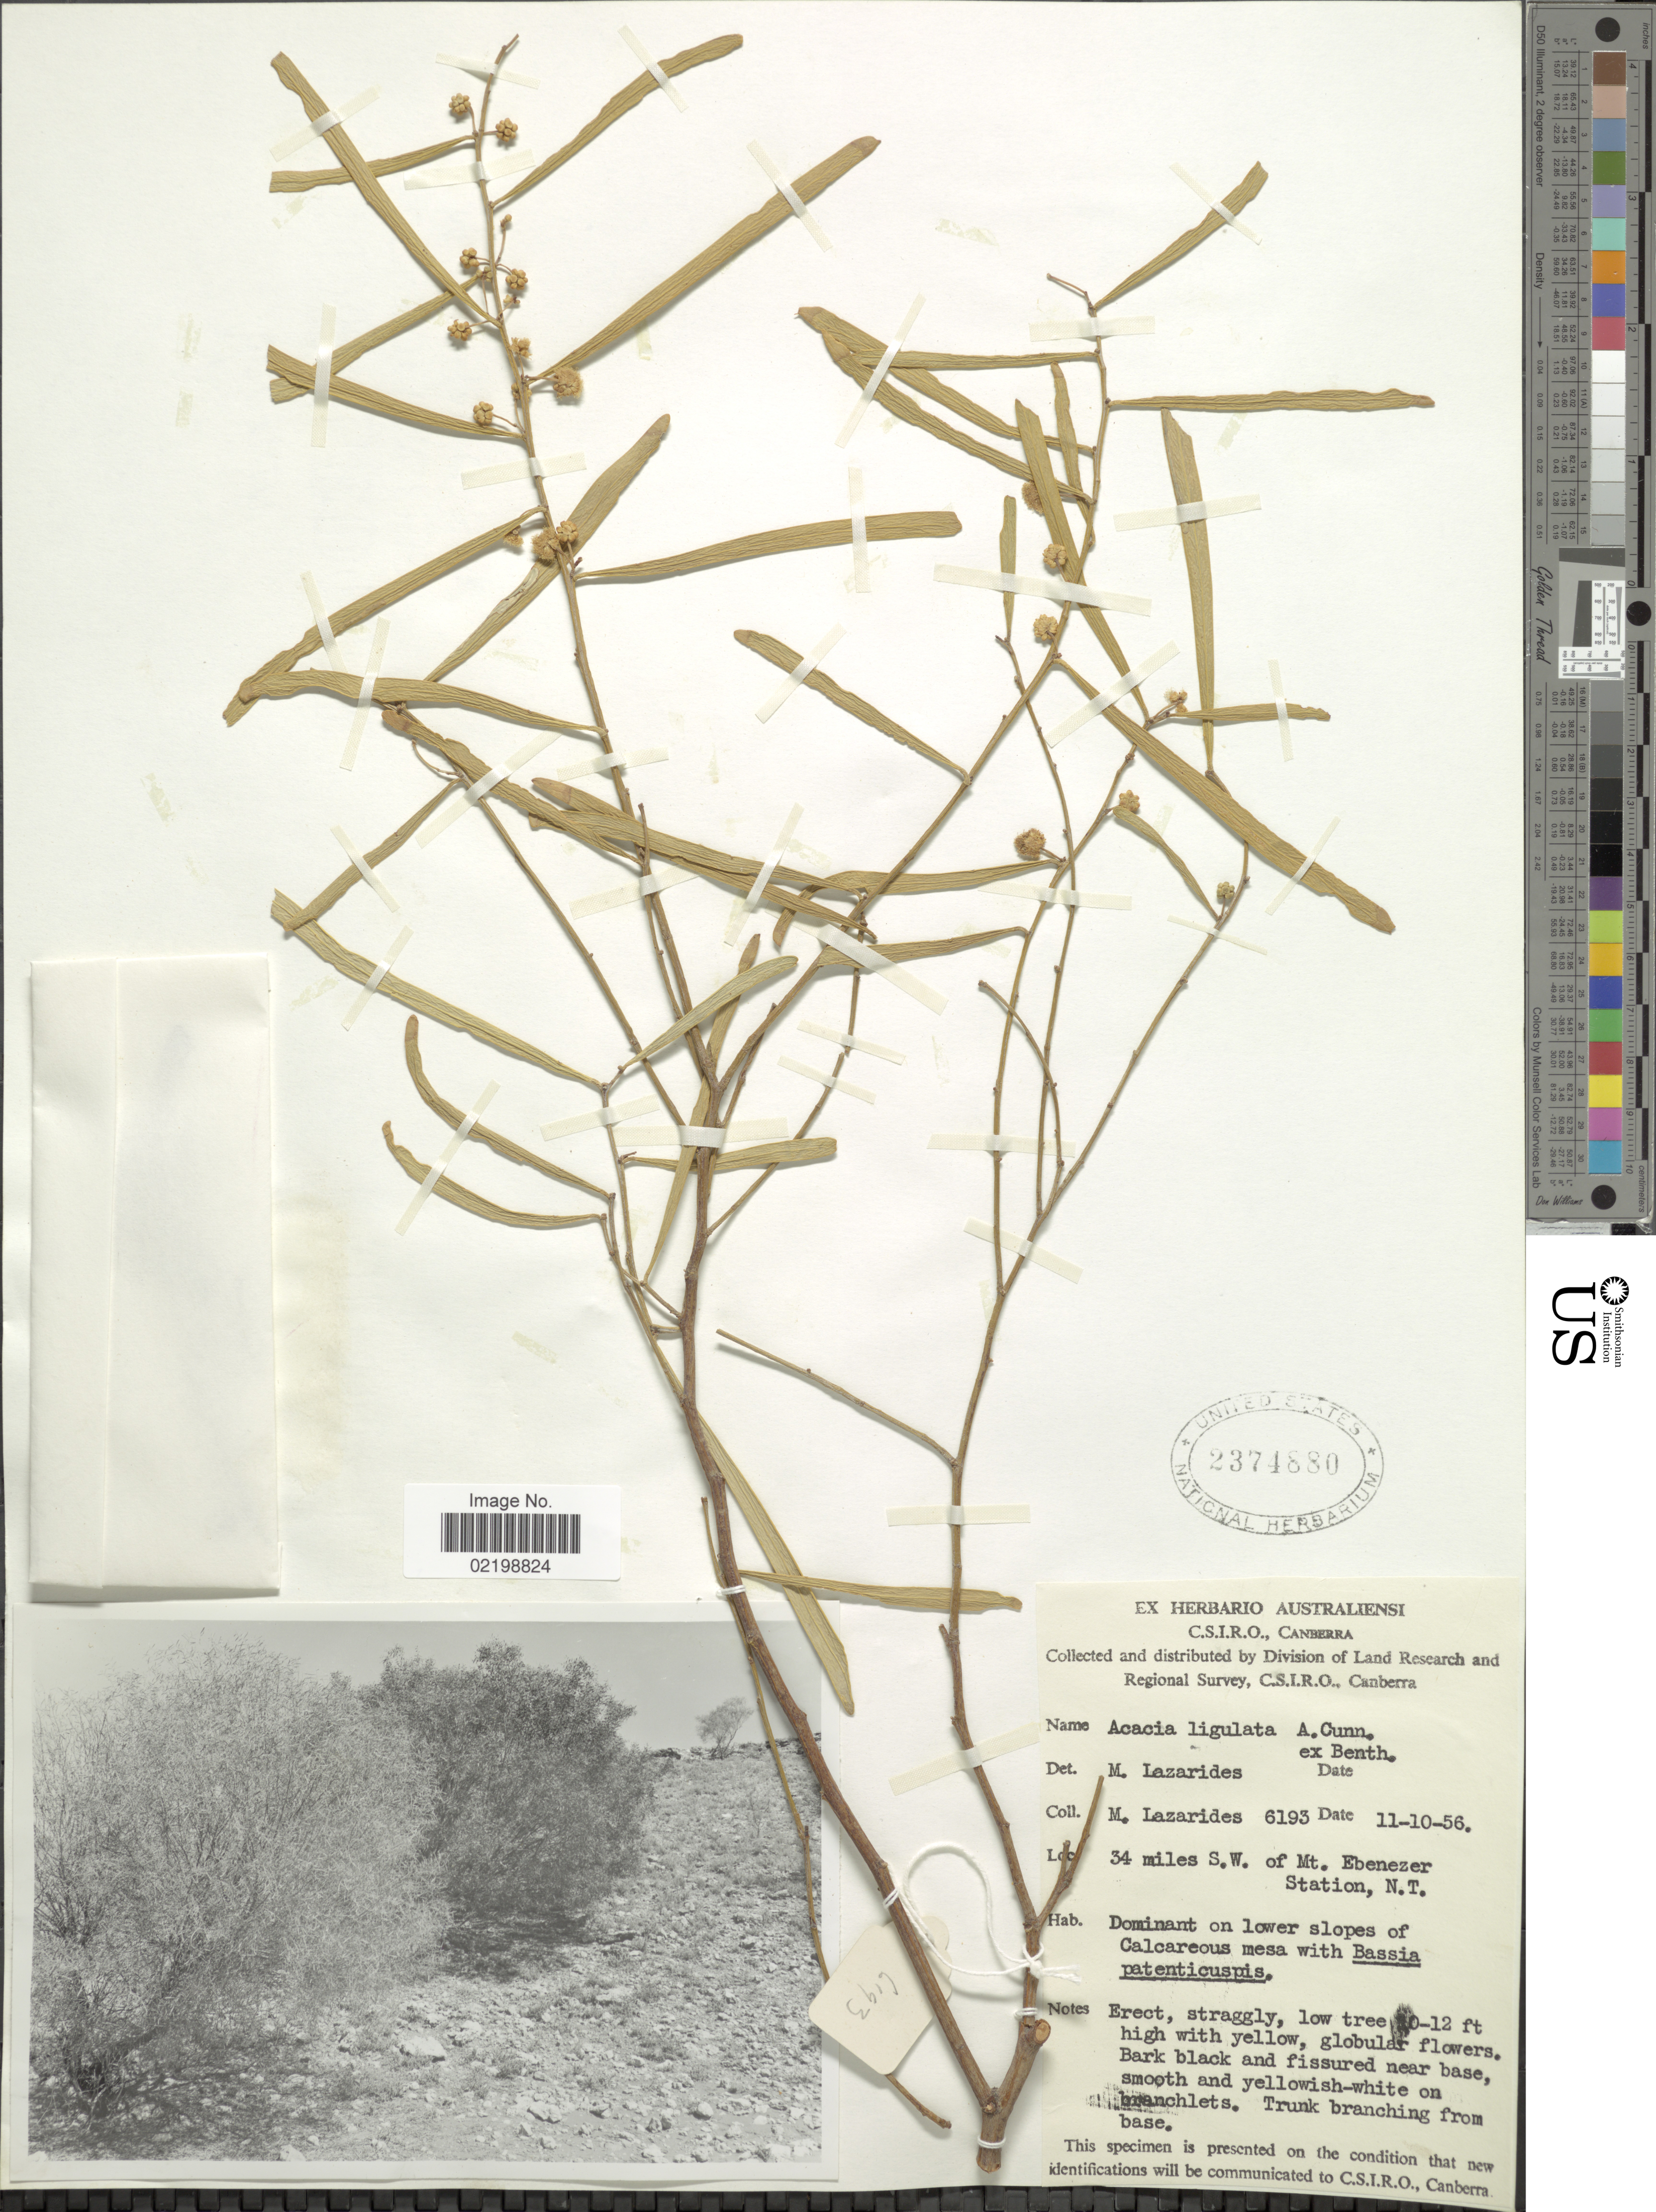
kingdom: Plantae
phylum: Tracheophyta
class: Magnoliopsida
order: Fabales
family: Fabaceae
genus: Acacia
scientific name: Acacia ligulata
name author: Benth.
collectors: M. Lazarides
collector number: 6193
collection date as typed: Transcribed d/m/y: 11/10/56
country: Australia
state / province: Northern Territory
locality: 34 miles S.W. of Mt. Ebenezer Station, N.T.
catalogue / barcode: US 2374880